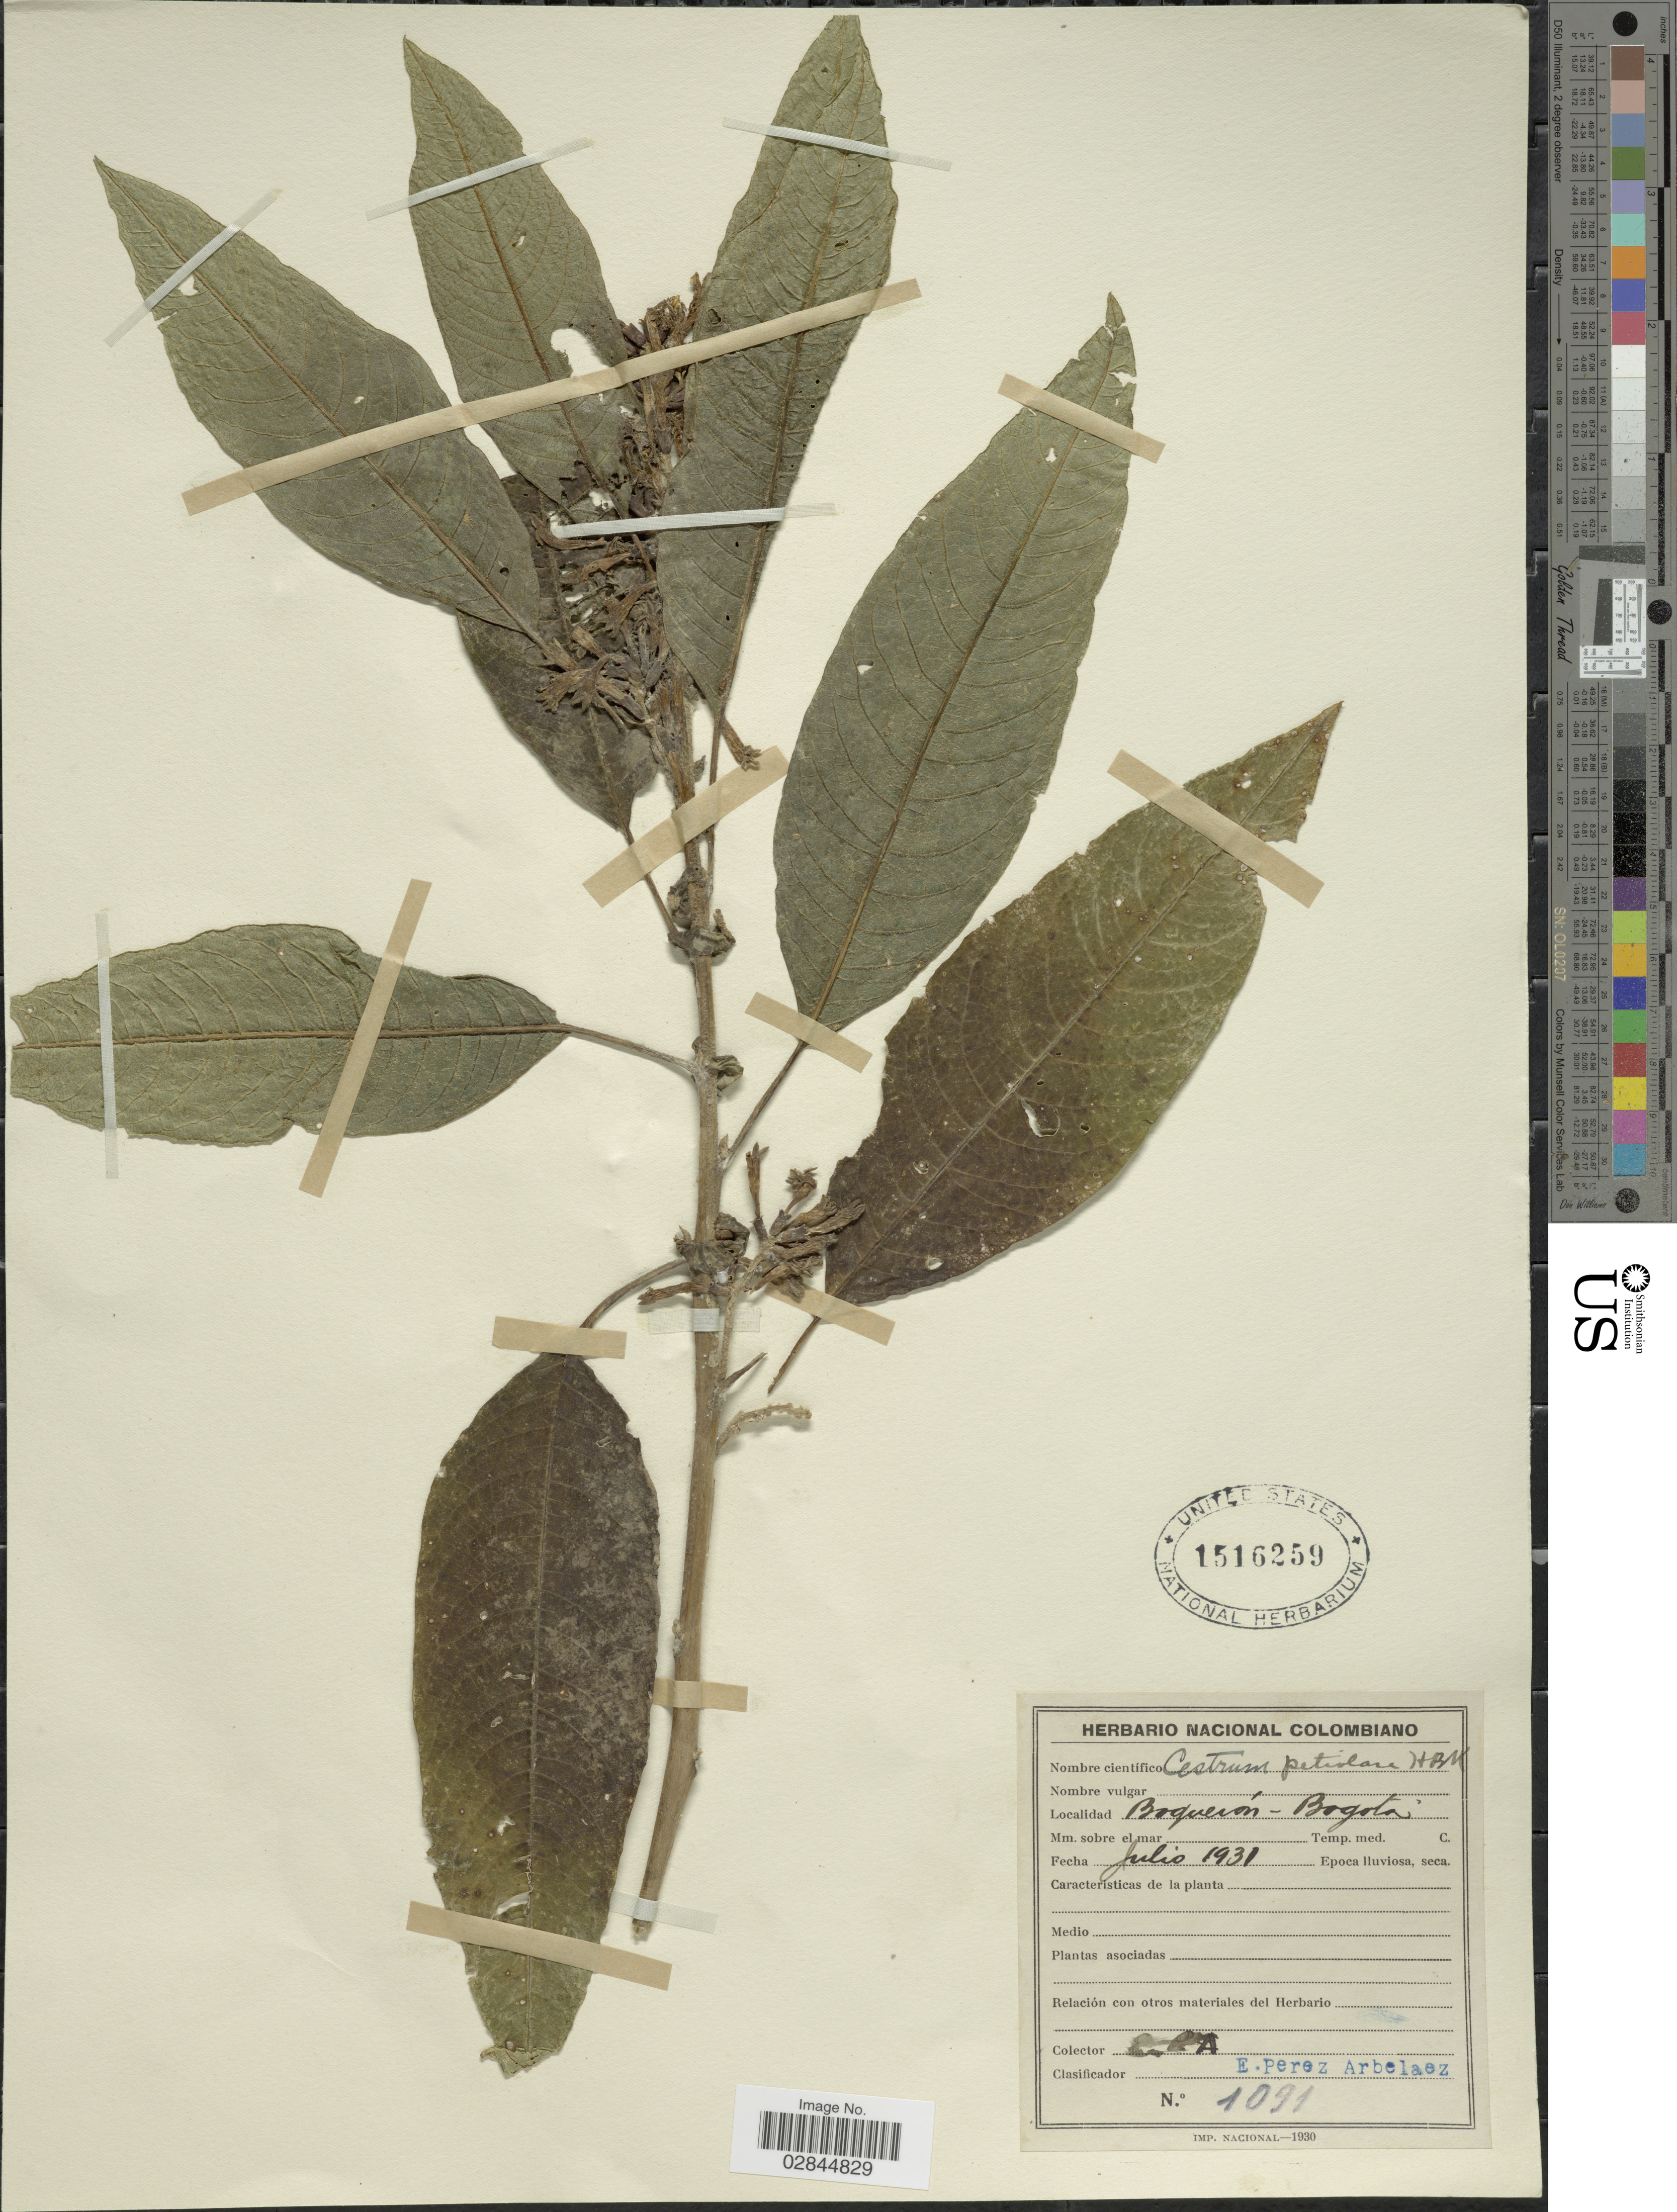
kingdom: Plantae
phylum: Tracheophyta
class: Magnoliopsida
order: Solanales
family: Solanaceae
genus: Cestrum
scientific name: Cestrum petiolare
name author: Kunth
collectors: E. Pérez Arbeláez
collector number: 1091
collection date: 1931-07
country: Colombia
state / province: Bogota D.C.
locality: Boquerón- Bogota.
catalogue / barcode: US 1516259